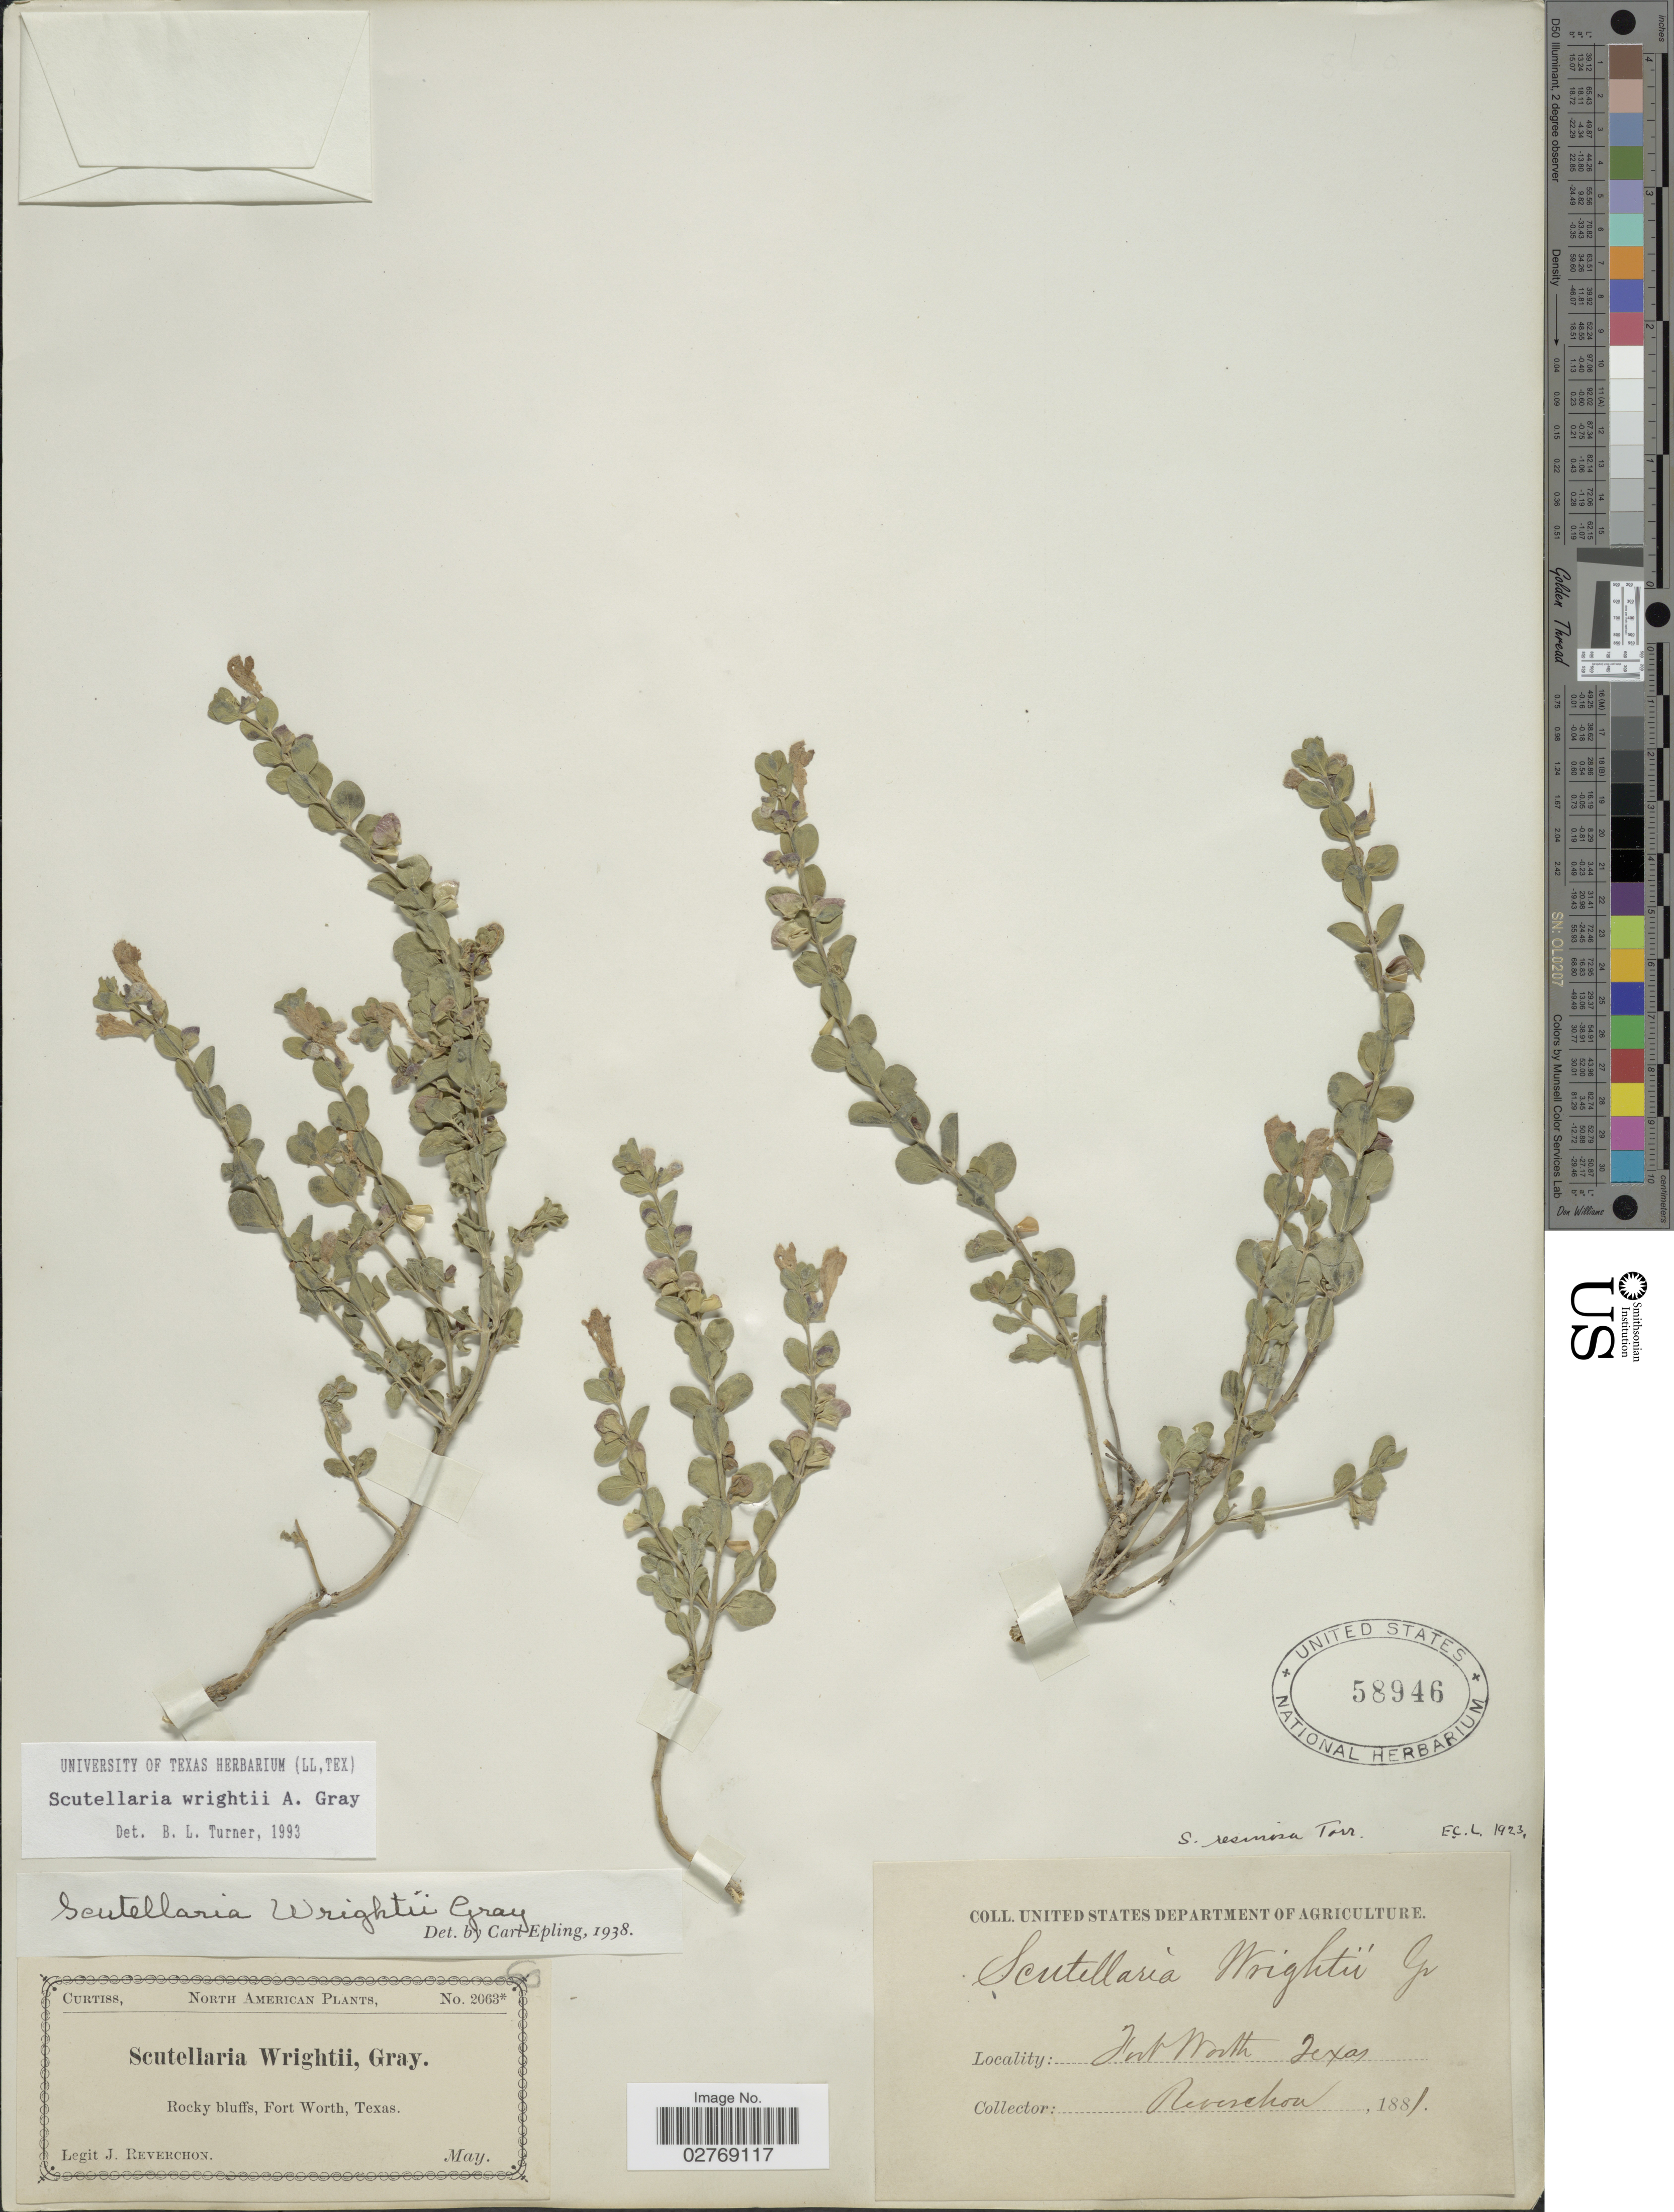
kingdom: Plantae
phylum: Tracheophyta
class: Magnoliopsida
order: Lamiales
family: Lamiaceae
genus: Scutellaria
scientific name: Scutellaria wrightii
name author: A. Gray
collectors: J. Reverchon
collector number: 2063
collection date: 1881-05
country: United States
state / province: Texas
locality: Rocky bluffs, Fort Worth.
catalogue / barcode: US 58946